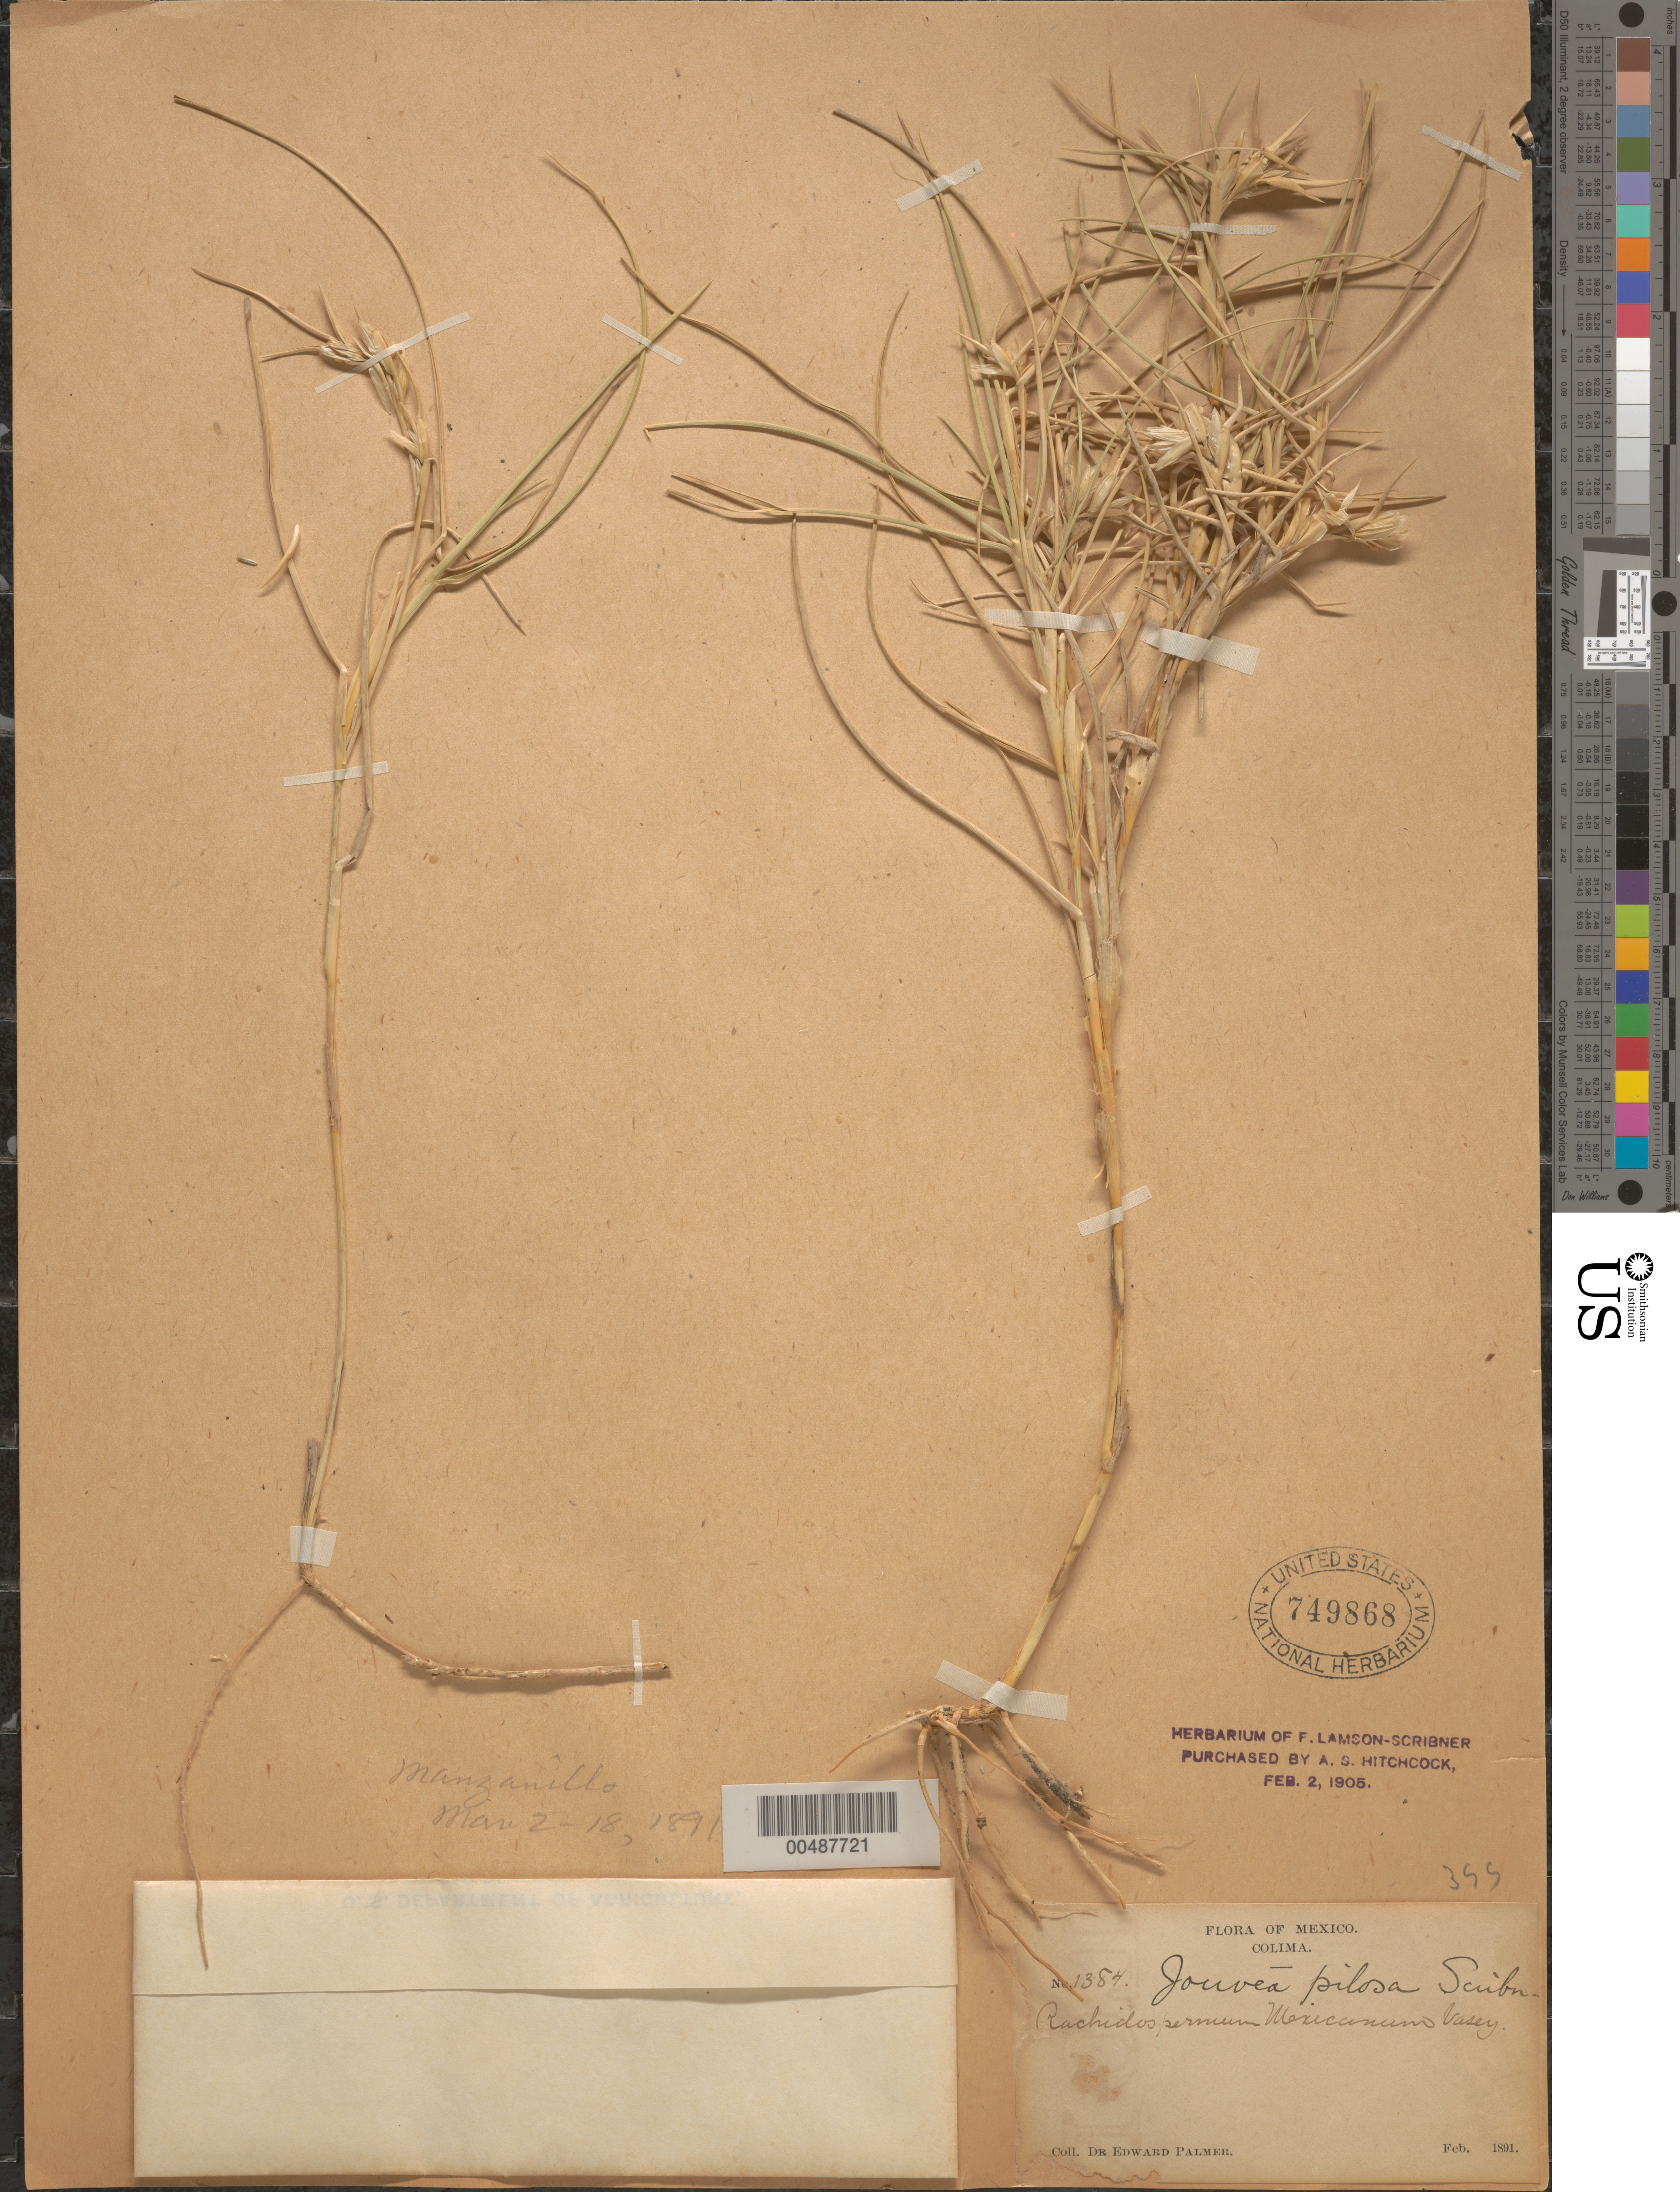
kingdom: Plantae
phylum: Tracheophyta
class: Liliopsida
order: Poales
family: Poaceae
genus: Jouvea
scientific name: Jouvea pilosa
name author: (J. Presl) Scribn.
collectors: E. Palmer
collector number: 1384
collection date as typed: Feb 1891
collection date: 1891-02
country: Mexico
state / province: Colima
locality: Manzanillo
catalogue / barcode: US 749868